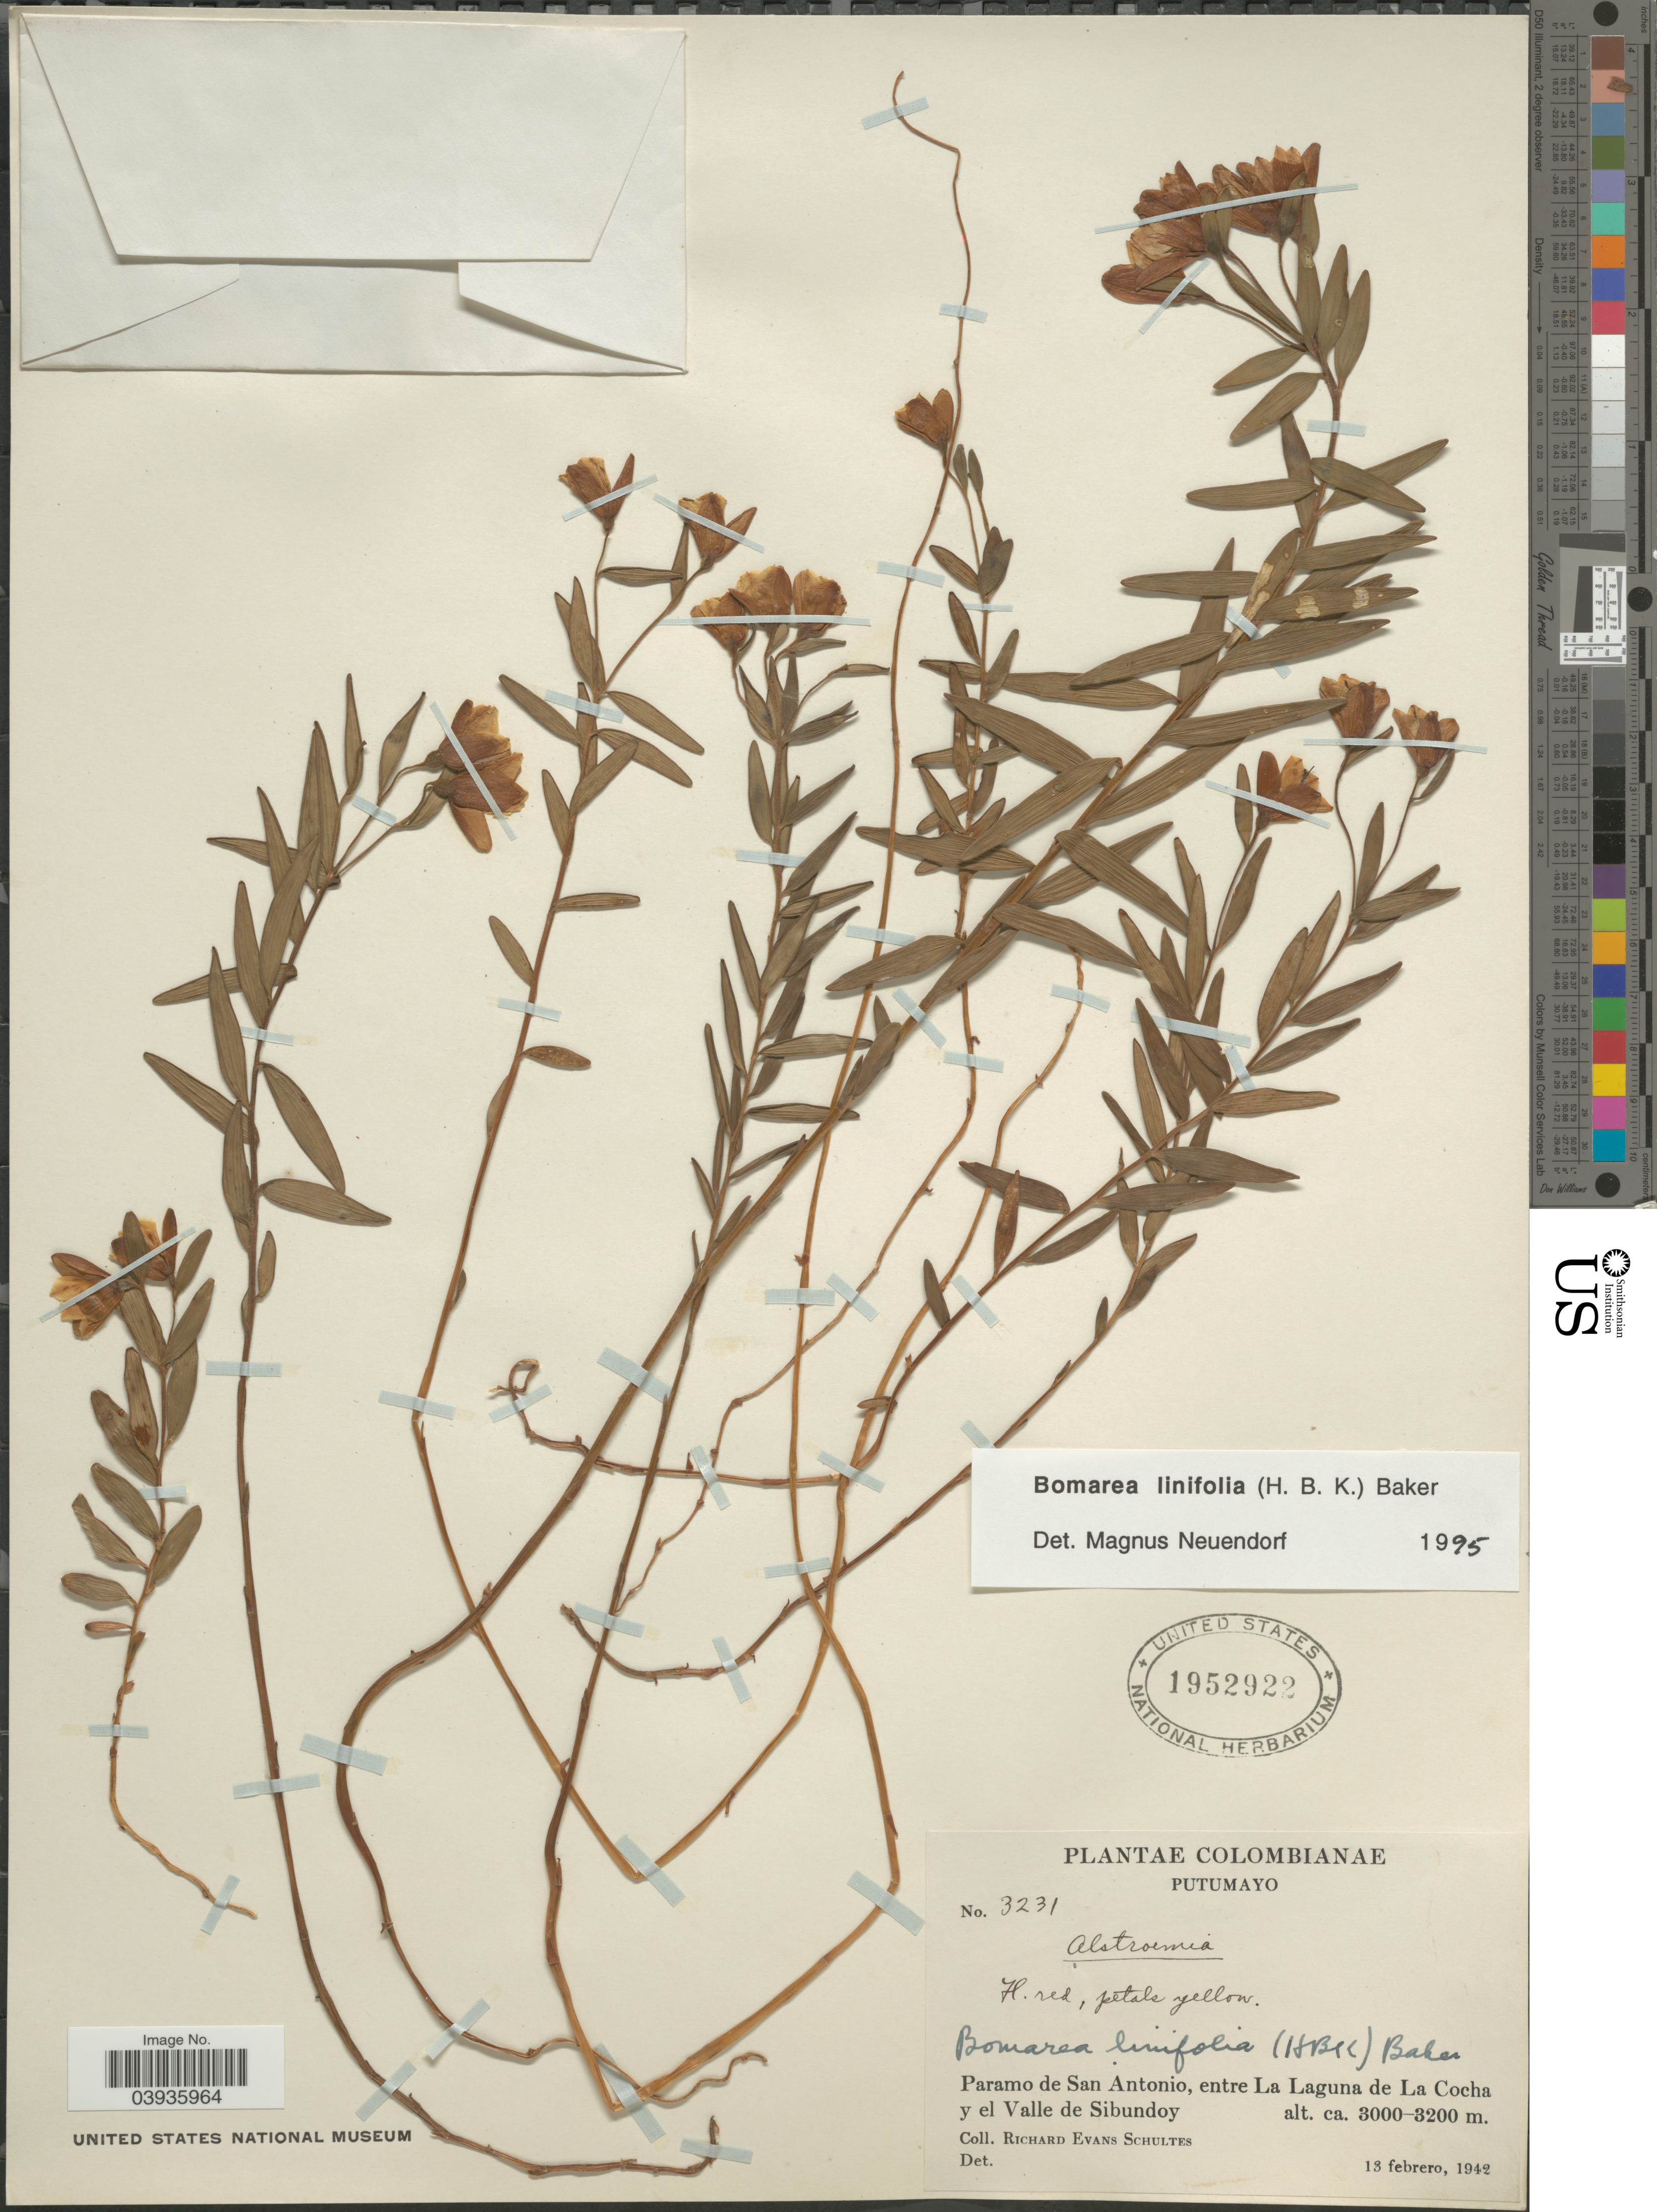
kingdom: Plantae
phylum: Tracheophyta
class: Liliopsida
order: Liliales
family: Alstroemeriaceae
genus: Bomarea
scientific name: Bomarea linifolia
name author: (Kunth) Baker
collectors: R. E. Schultes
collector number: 3231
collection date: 1942-02-13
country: Colombia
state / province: Putumayo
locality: Paramo de San Antonio, entre La Laguna de La Cocha y el Valle de Sibundoy.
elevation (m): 3000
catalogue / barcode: US 1952922